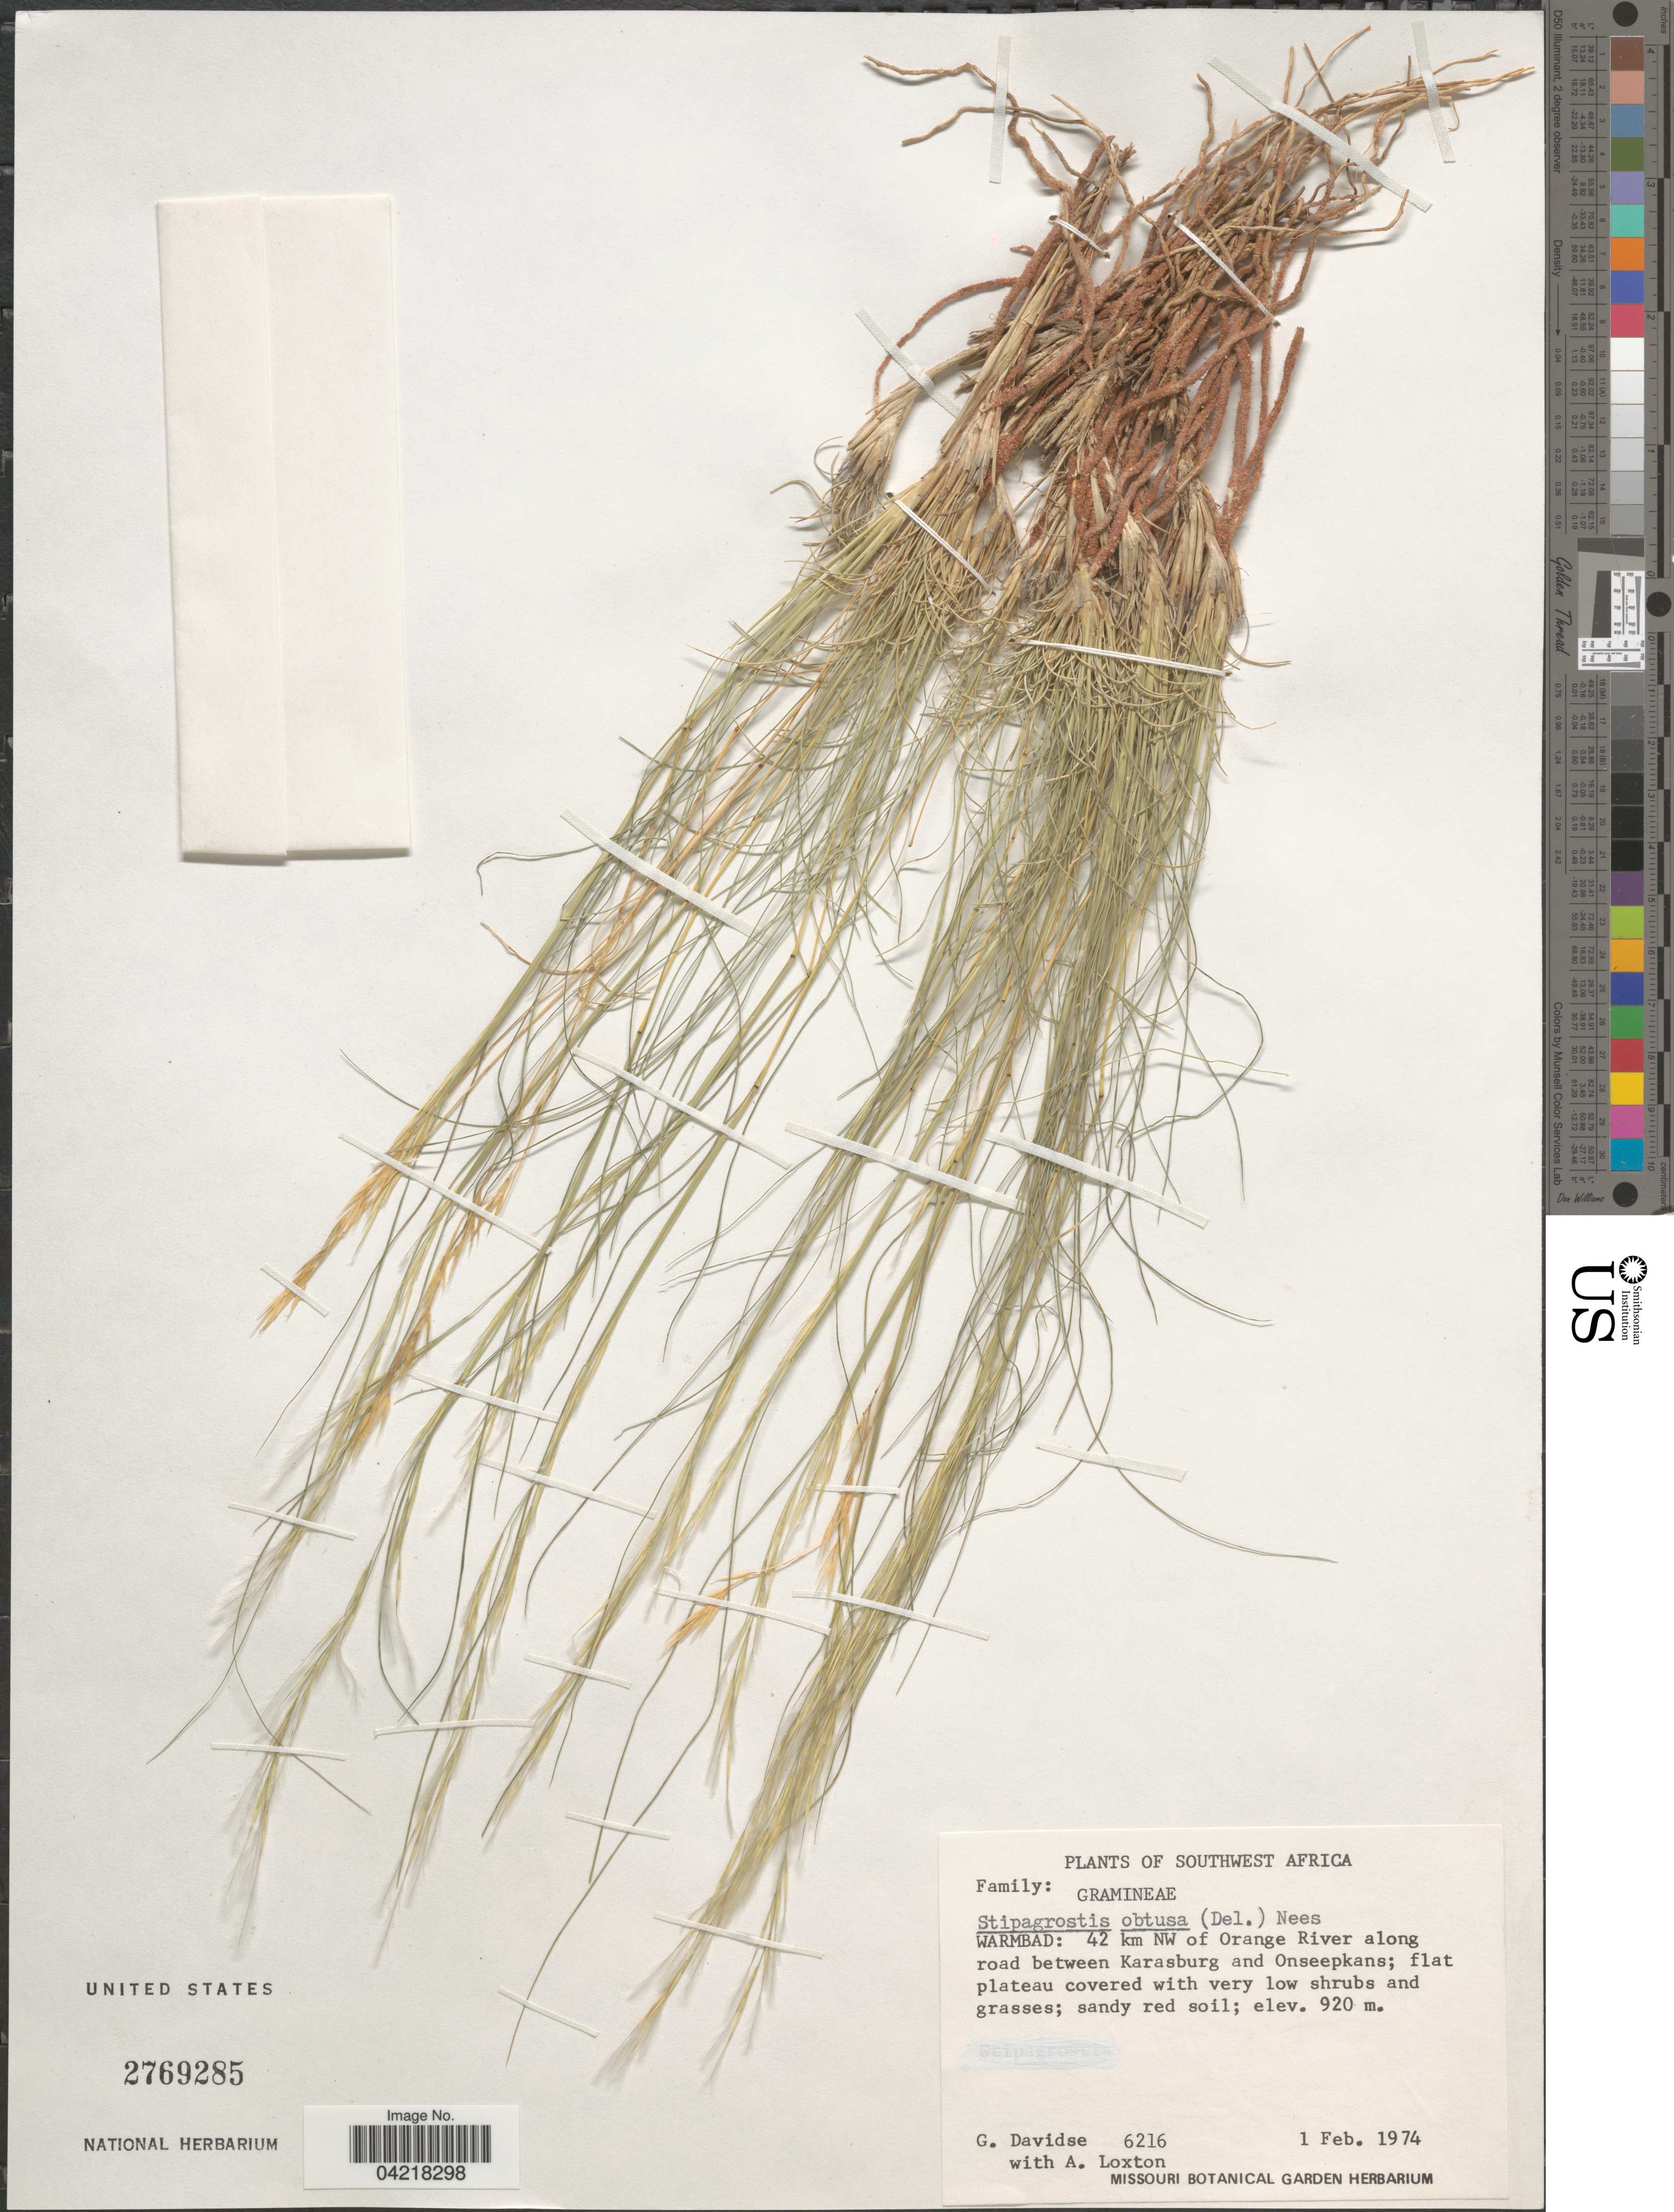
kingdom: Plantae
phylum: Tracheophyta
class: Liliopsida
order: Poales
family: Poaceae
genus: Stipagrostis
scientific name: Stipagrostis obtusa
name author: (Delile) Nees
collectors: G. Davidse & A. Loxton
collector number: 6216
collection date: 1974-02-01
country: Namibia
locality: Southwest Africa. Warmbad: 42 km NW of Orange River along road between Karasburg and Onseepkans.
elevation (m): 920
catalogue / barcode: US 2769285